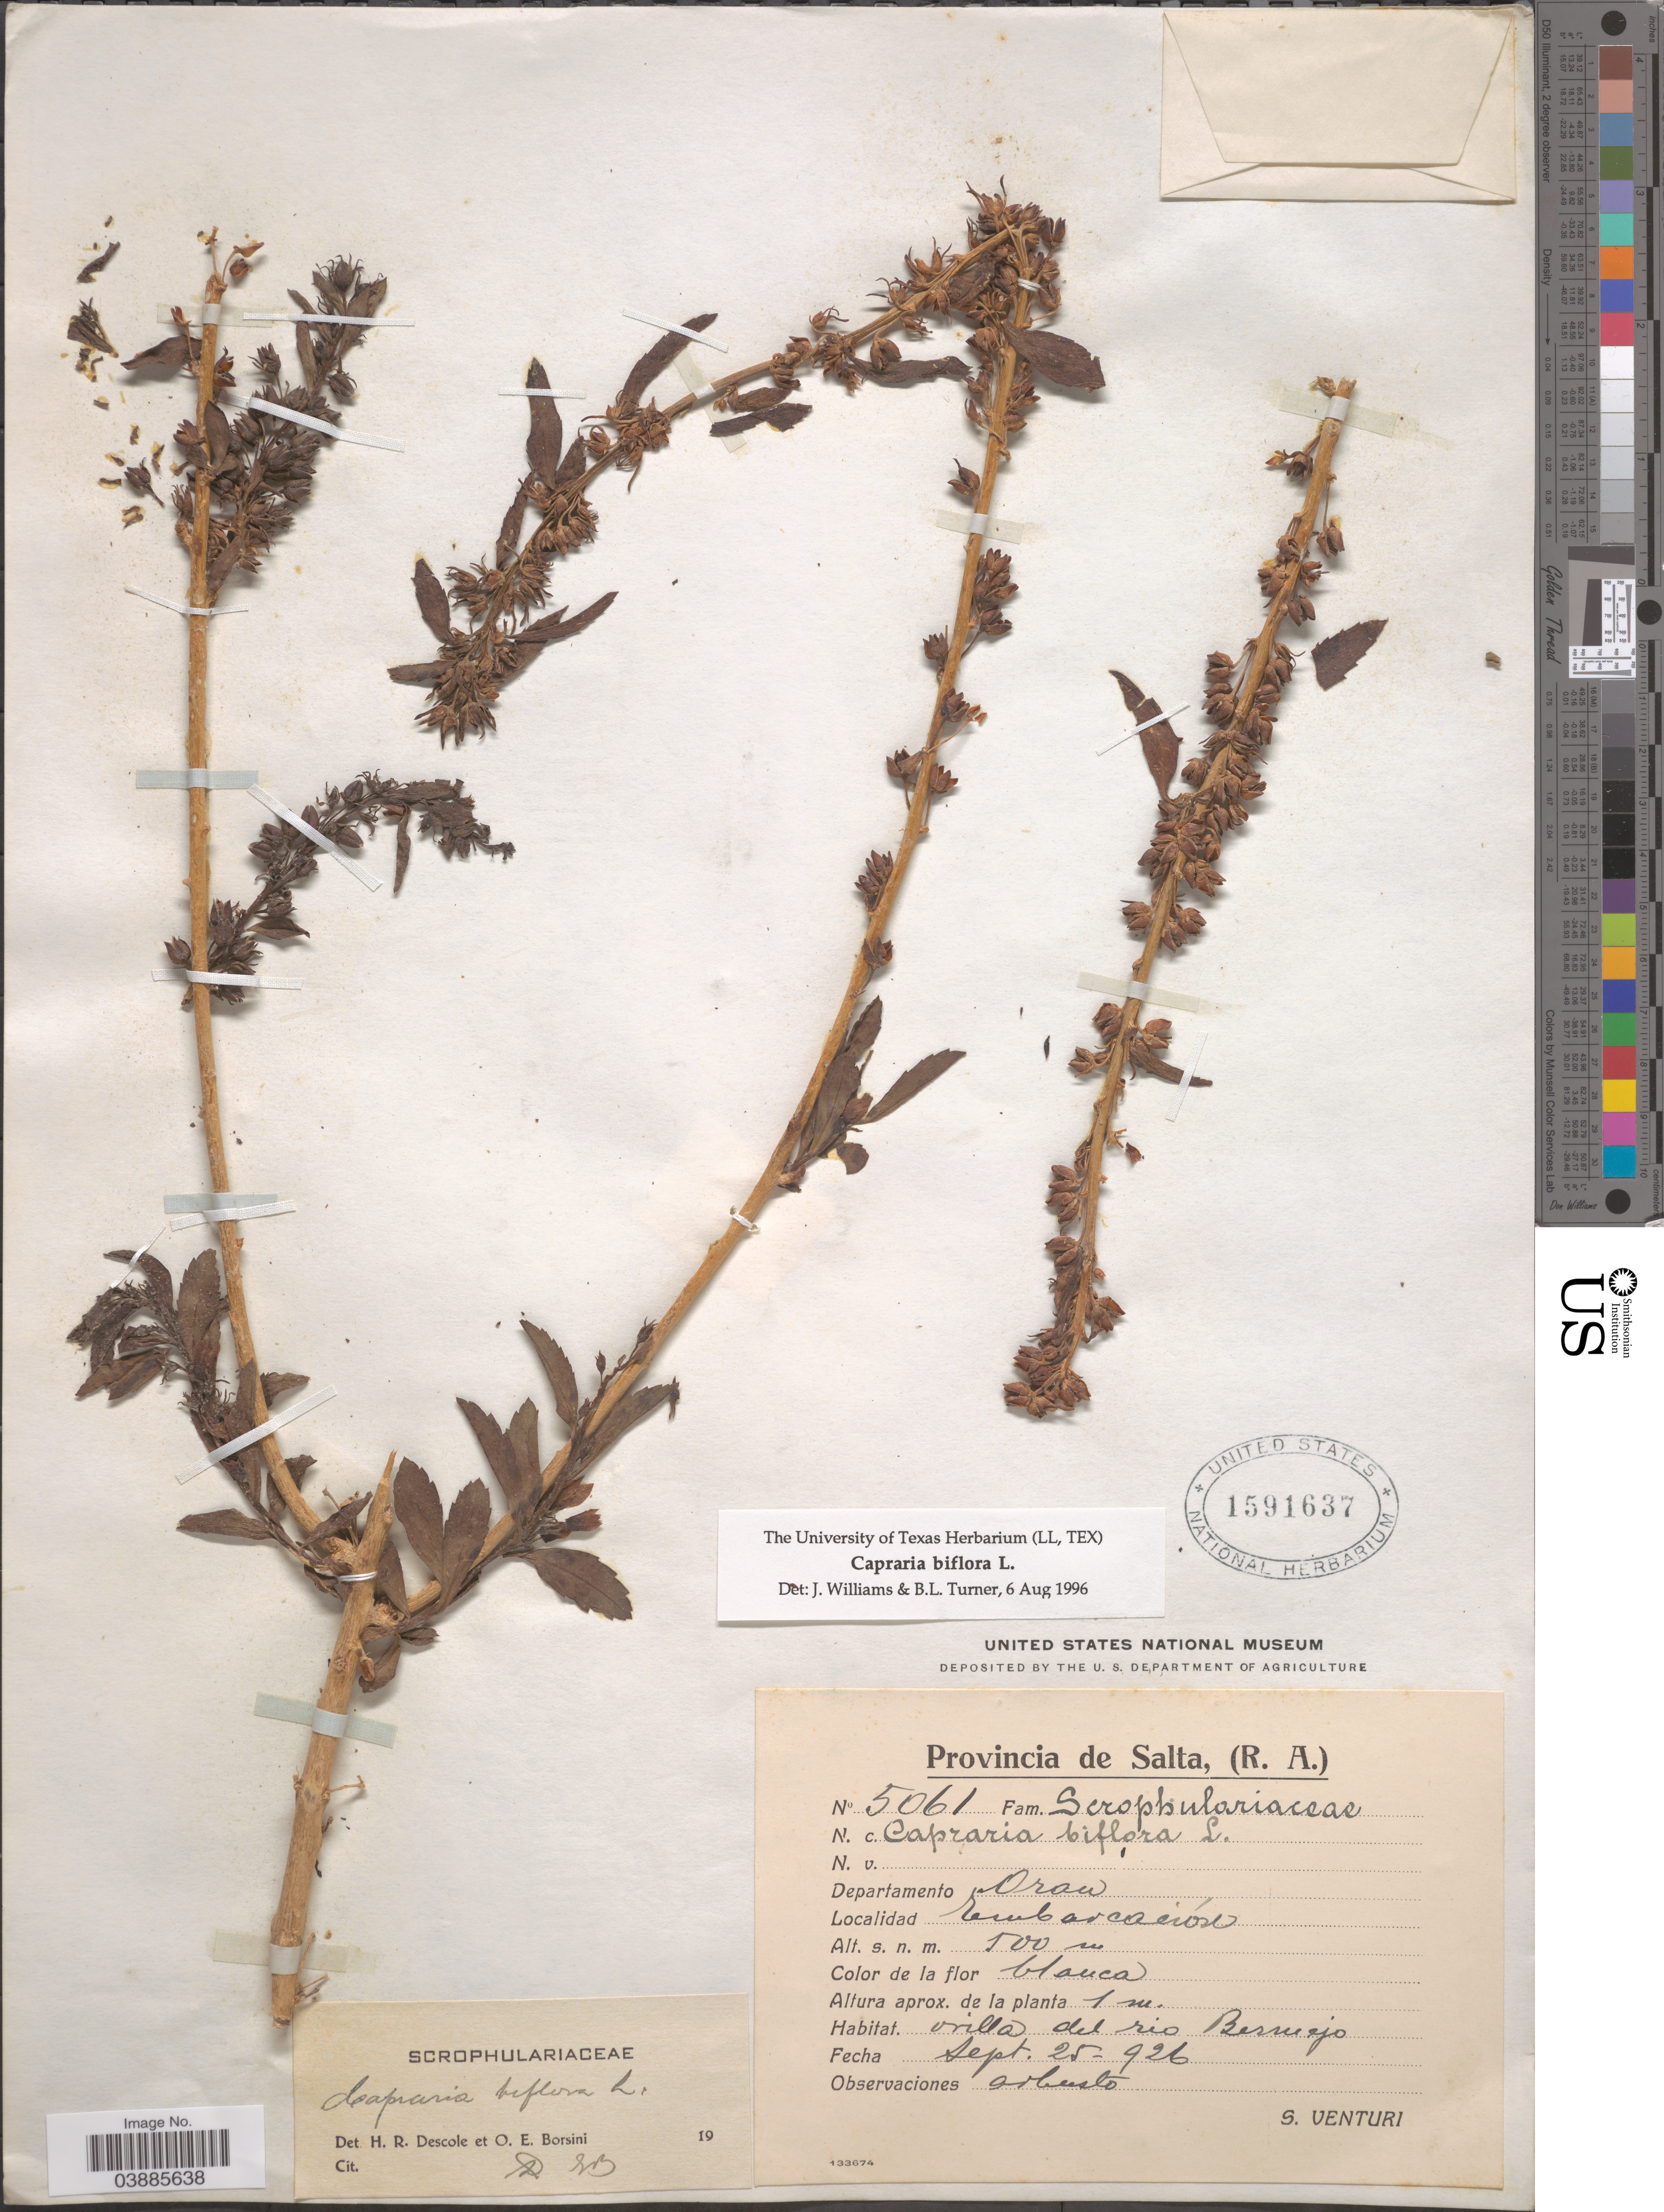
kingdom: Plantae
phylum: Tracheophyta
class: Magnoliopsida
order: Lamiales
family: Scrophulariaceae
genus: Capraria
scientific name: Capraria biflora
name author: L.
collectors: S. Venturi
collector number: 5061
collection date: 1926-09-25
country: Argentina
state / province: Salta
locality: Departamento Oran. Embarcación.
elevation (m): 500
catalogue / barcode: US 1591637